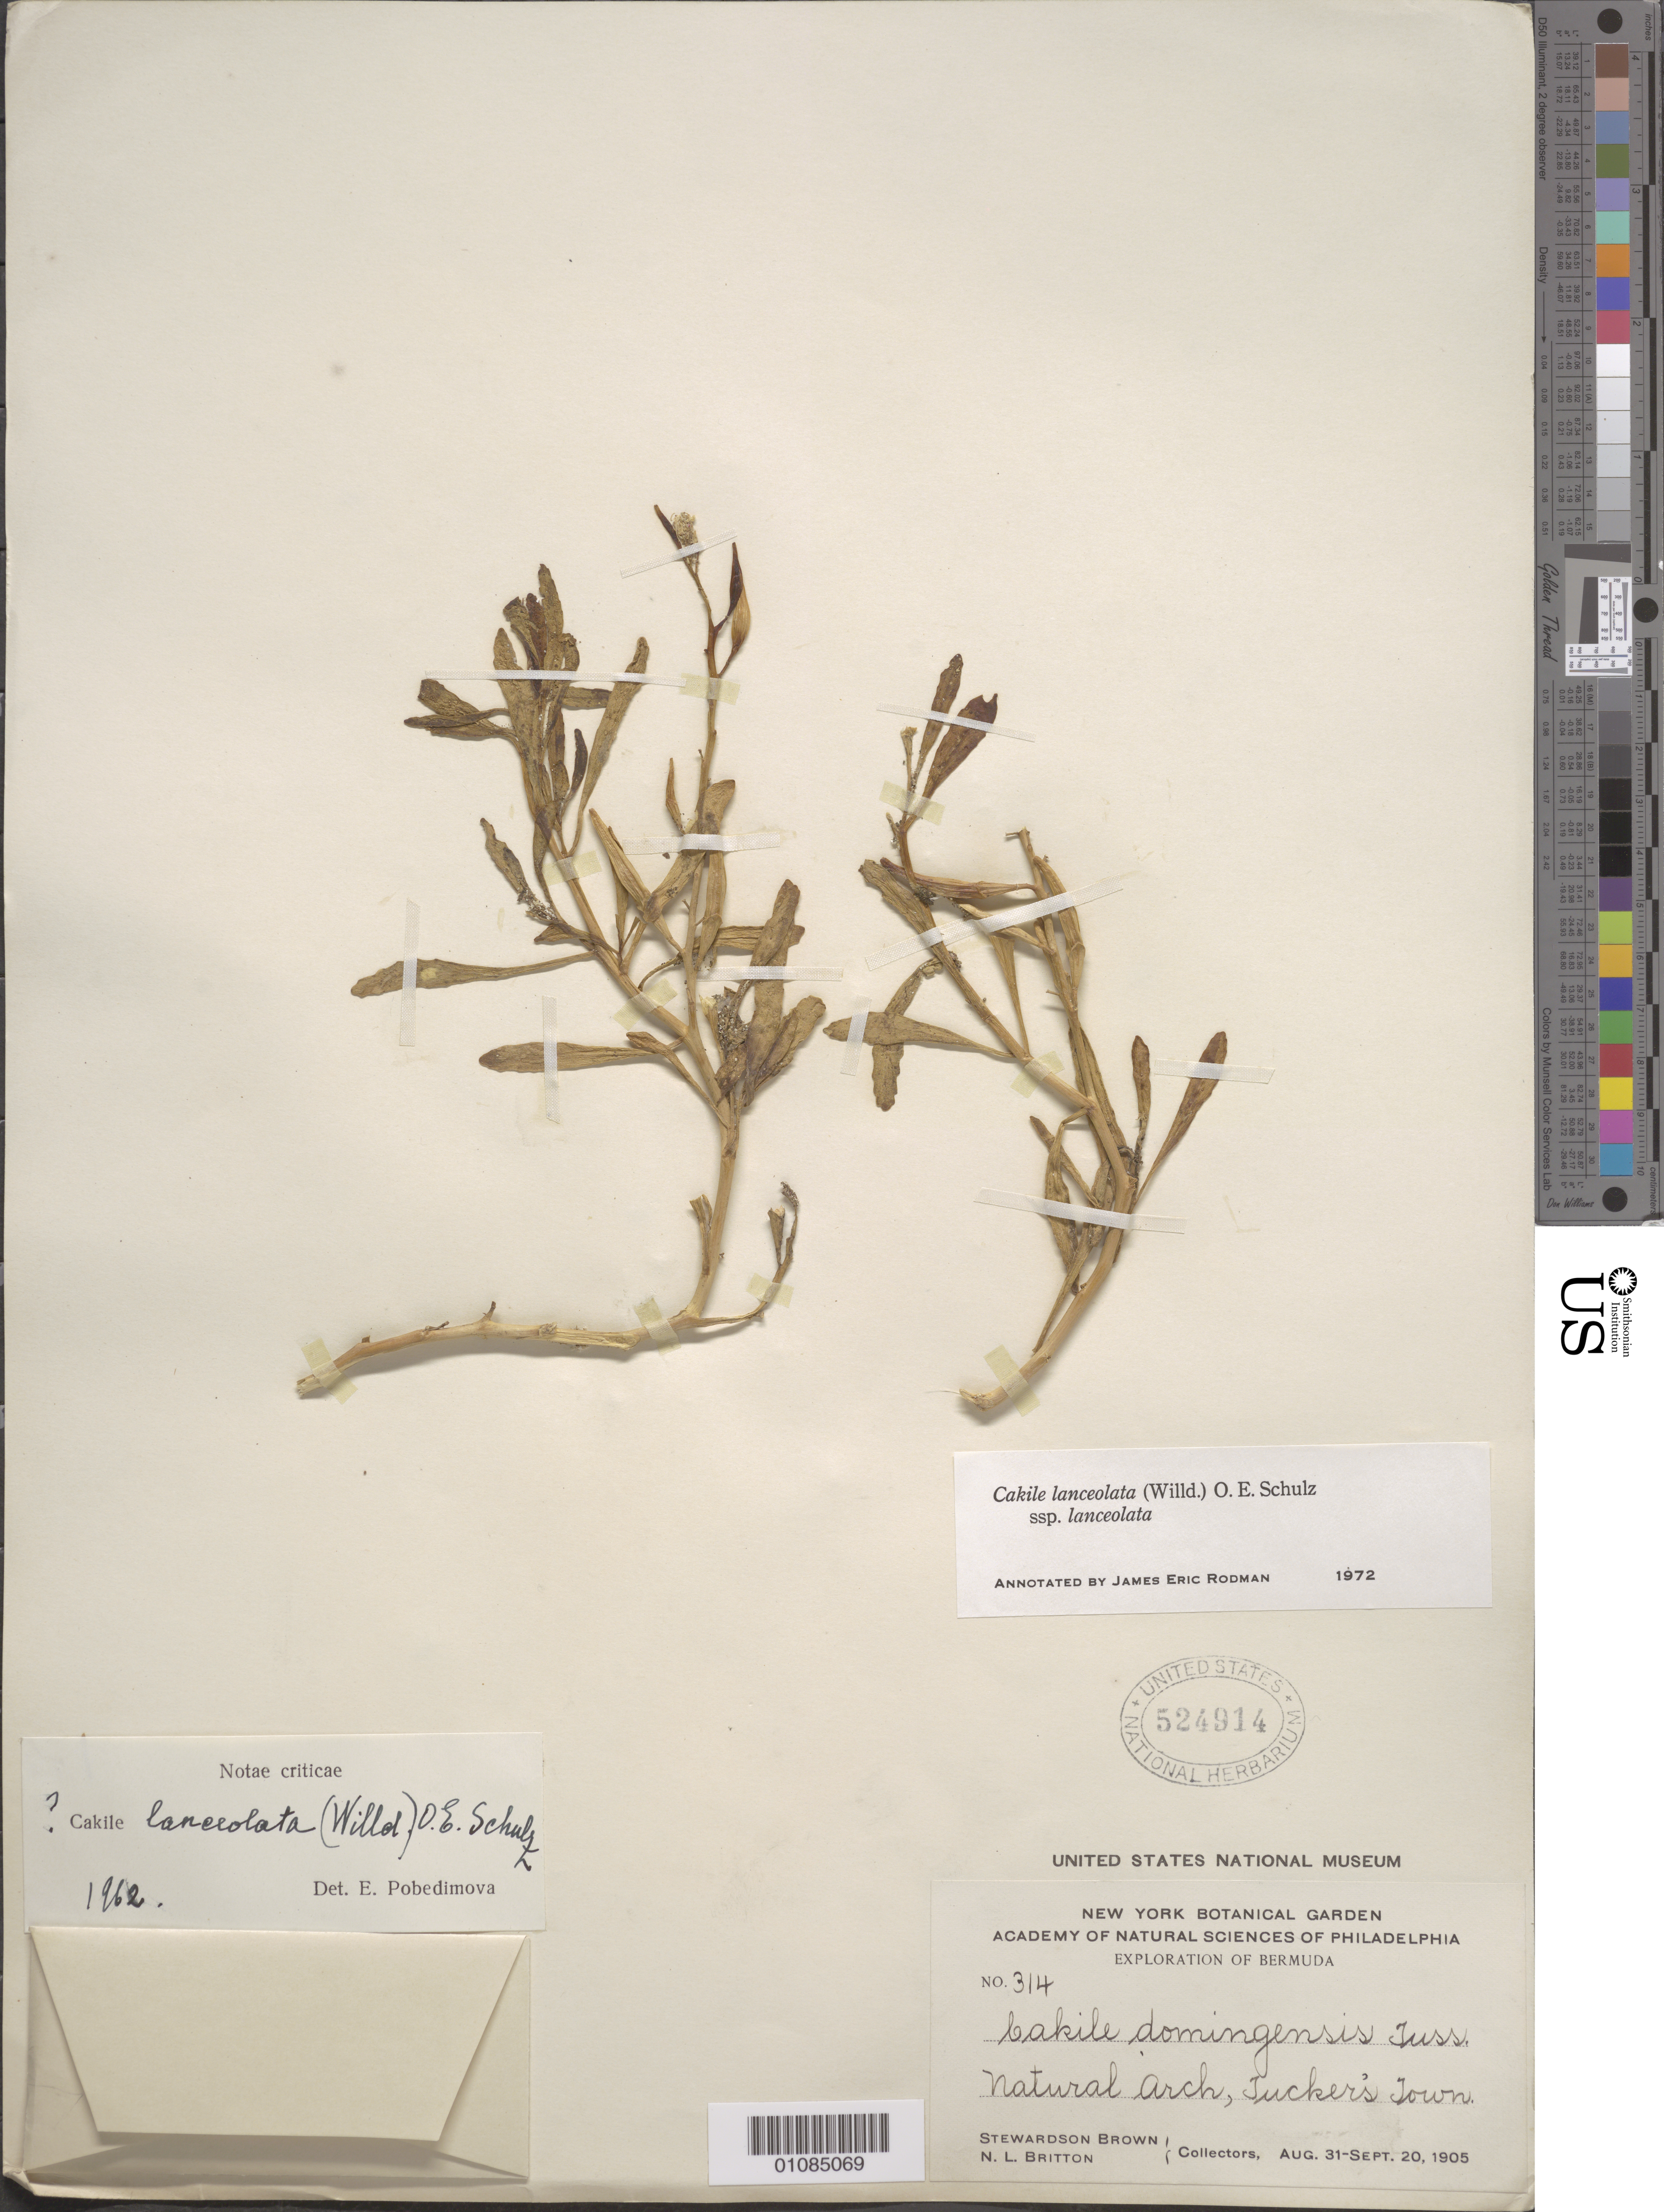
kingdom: Plantae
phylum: Tracheophyta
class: Magnoliopsida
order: Brassicales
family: Brassicaceae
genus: Cakile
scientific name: Cakile lanceolata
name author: (Willd.) O.E. Schulz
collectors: S. Brown & N. Britton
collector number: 314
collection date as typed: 31 Aug 1905 to 20 Sep 1905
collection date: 1905-08-31/1905-09-20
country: Bermuda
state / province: St. George's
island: Bermuda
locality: Natural Arch, Tucker's Town.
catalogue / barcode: US 524914